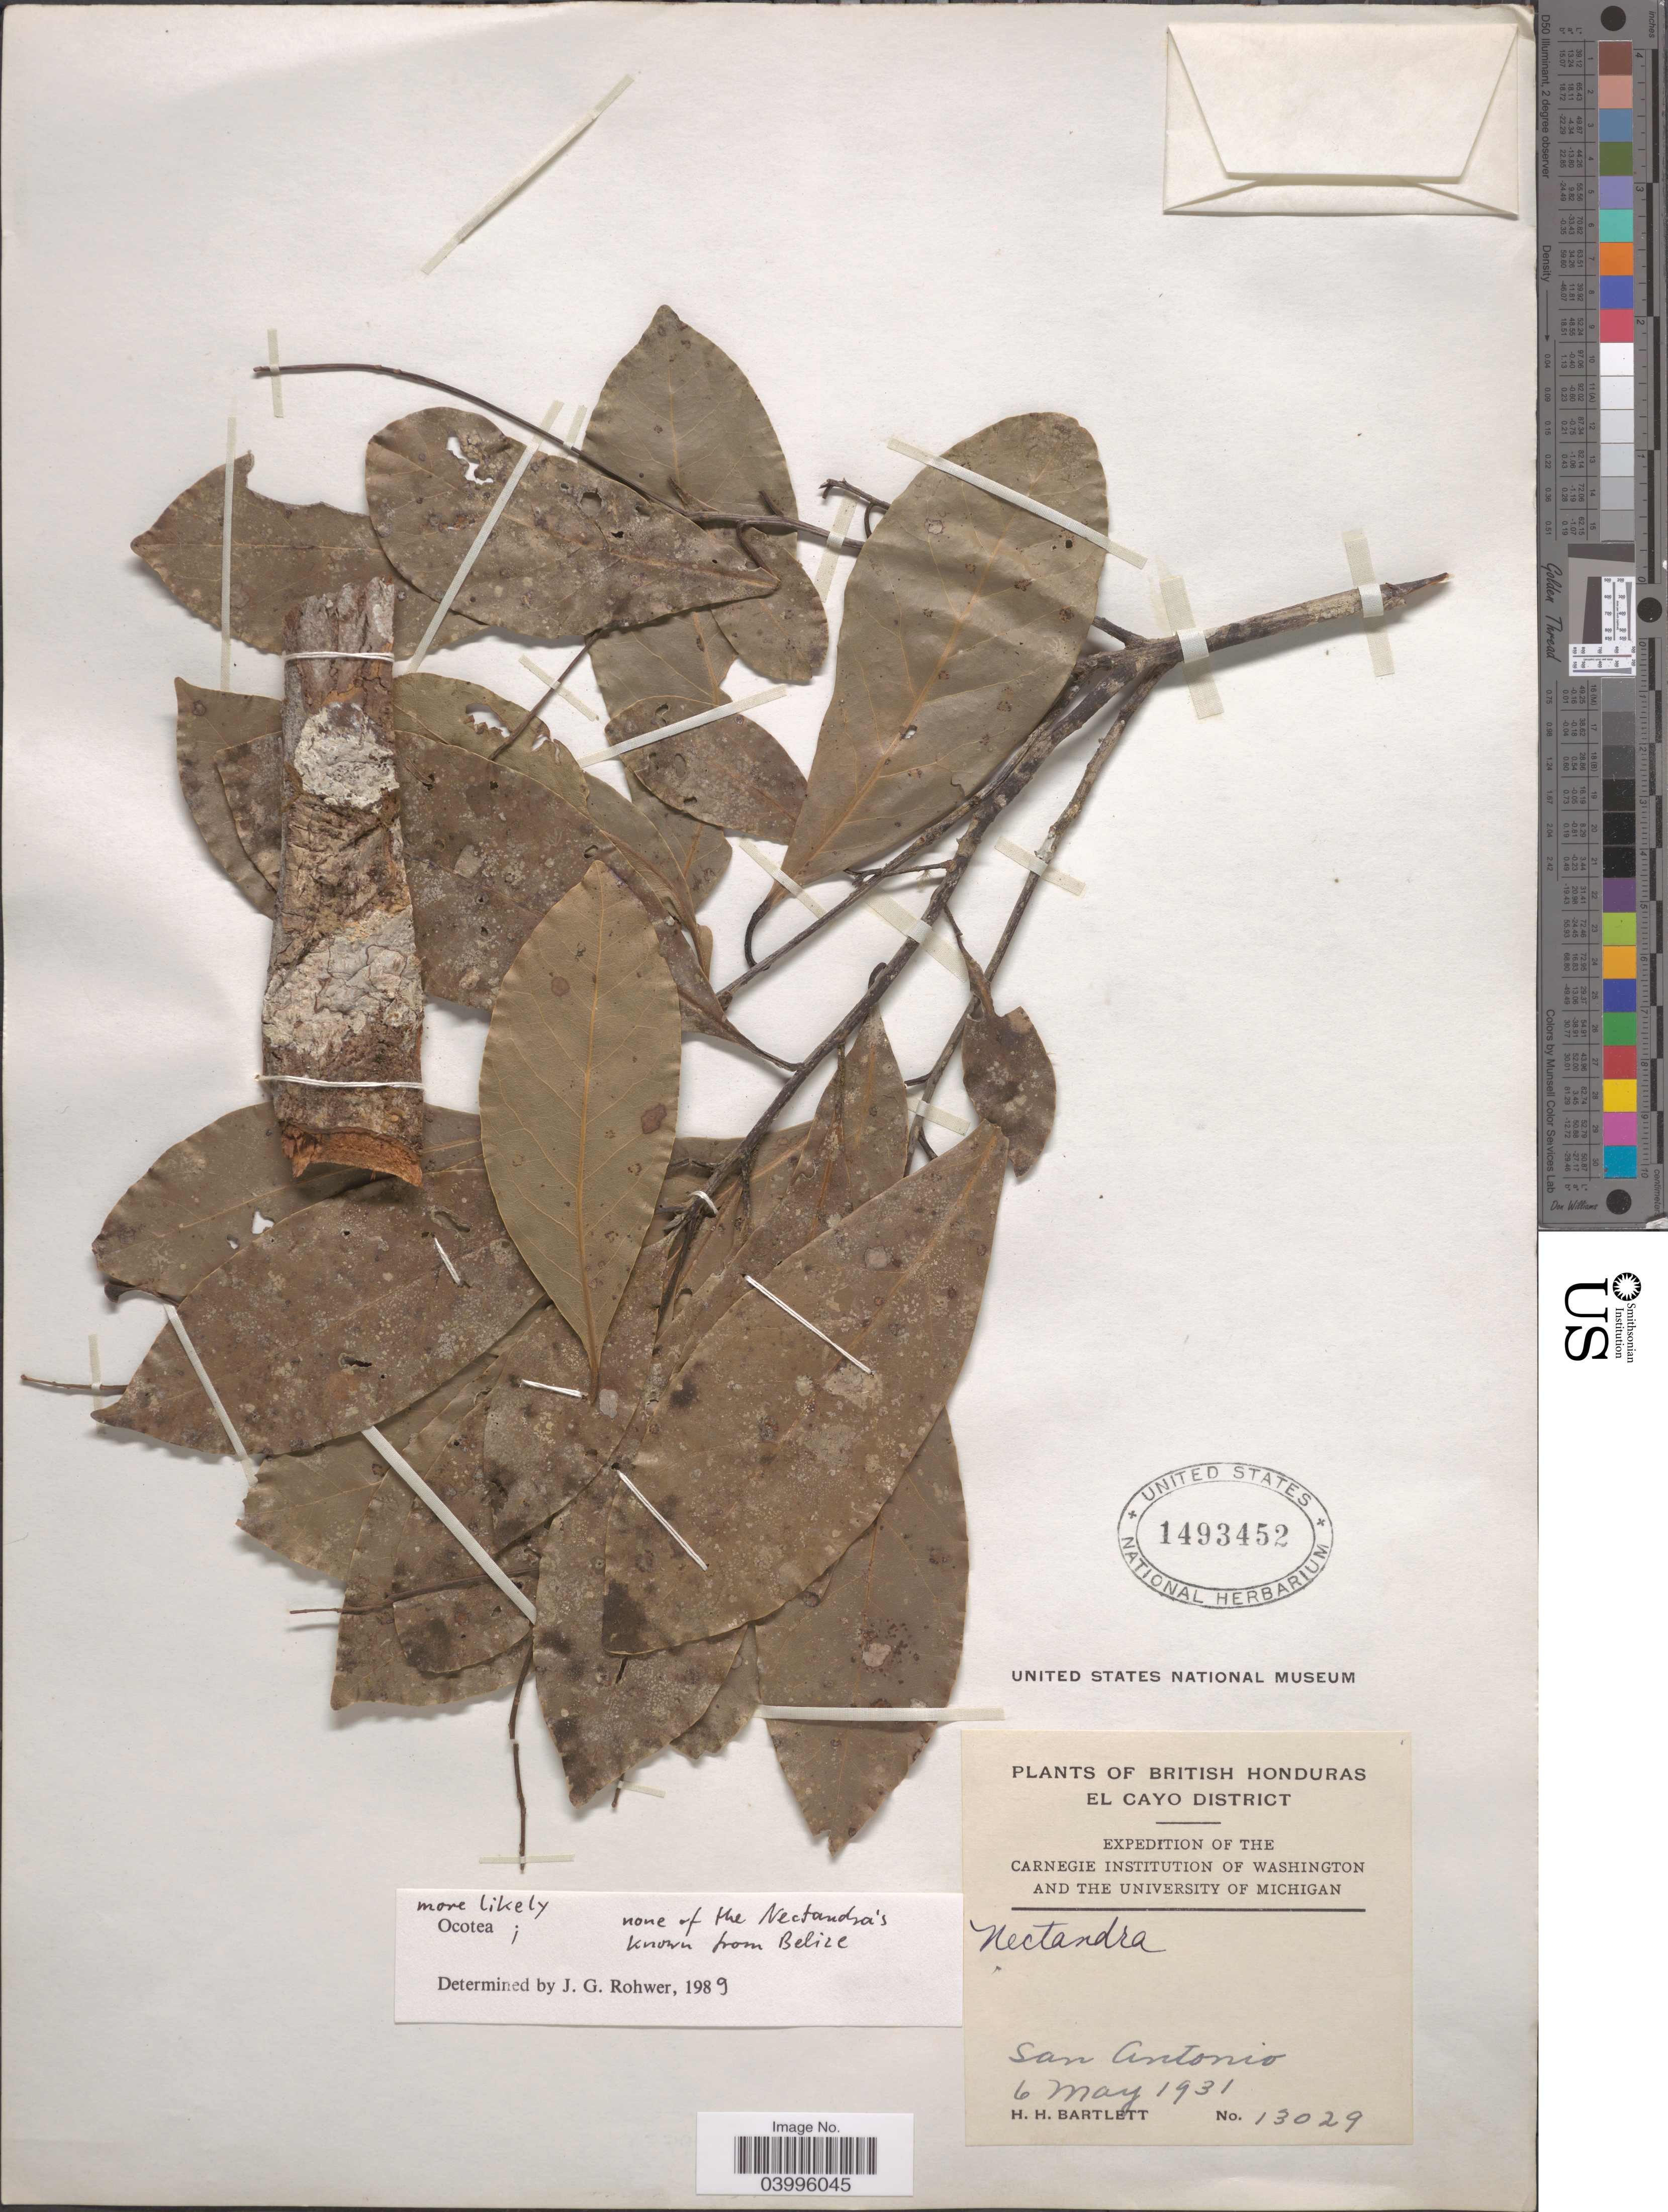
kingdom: Plantae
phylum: Tracheophyta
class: Magnoliopsida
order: Laurales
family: Lauraceae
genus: Ocotea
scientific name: Ocotea sp.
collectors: H. H. Bartlett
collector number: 13029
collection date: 1931-05-06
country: Belize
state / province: Cayo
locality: British Honduras. El Cayo District. San Antonio.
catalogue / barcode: US 1493452